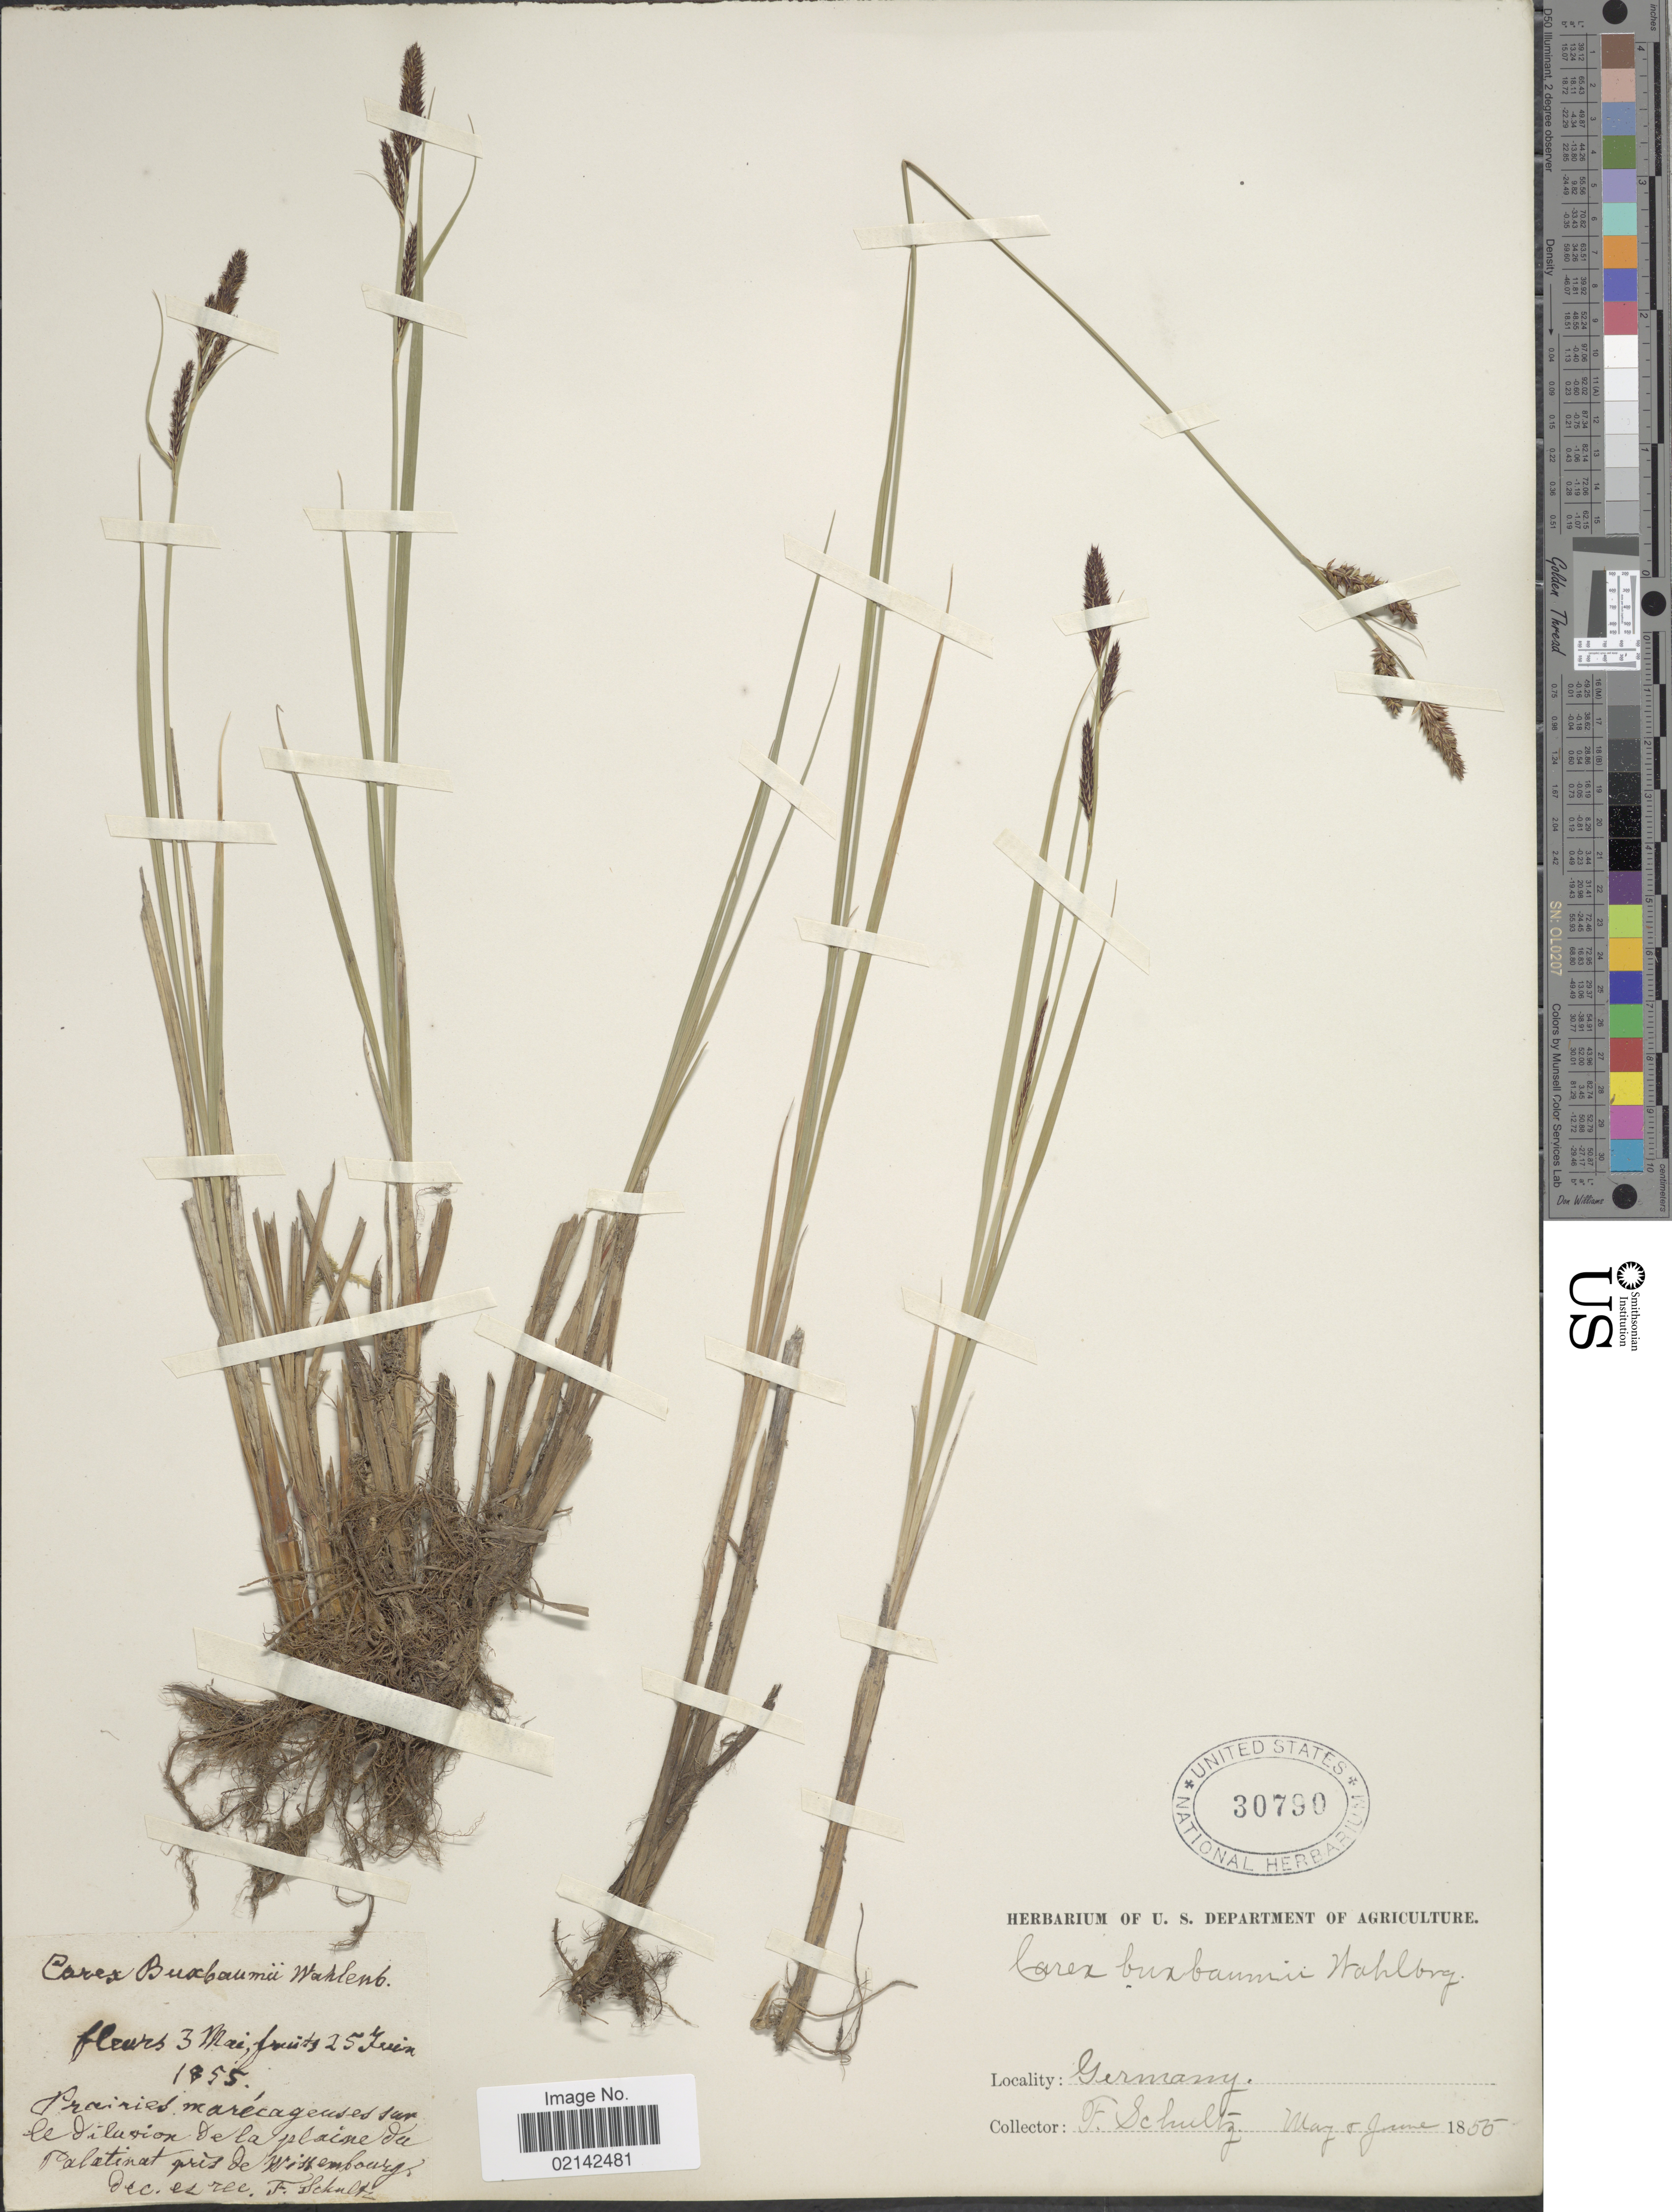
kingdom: Plantae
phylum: Tracheophyta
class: Liliopsida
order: Poales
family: Cyperaceae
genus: Carex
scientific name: Carex buxbaumii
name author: Wahlenb.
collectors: F. Schultz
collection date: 1855-05-03/1855-06-25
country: Germany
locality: Prairies marecageuses sur le dilusion de la placine du Palestinat pres de Wittenbourg [interpreted]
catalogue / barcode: US 30790